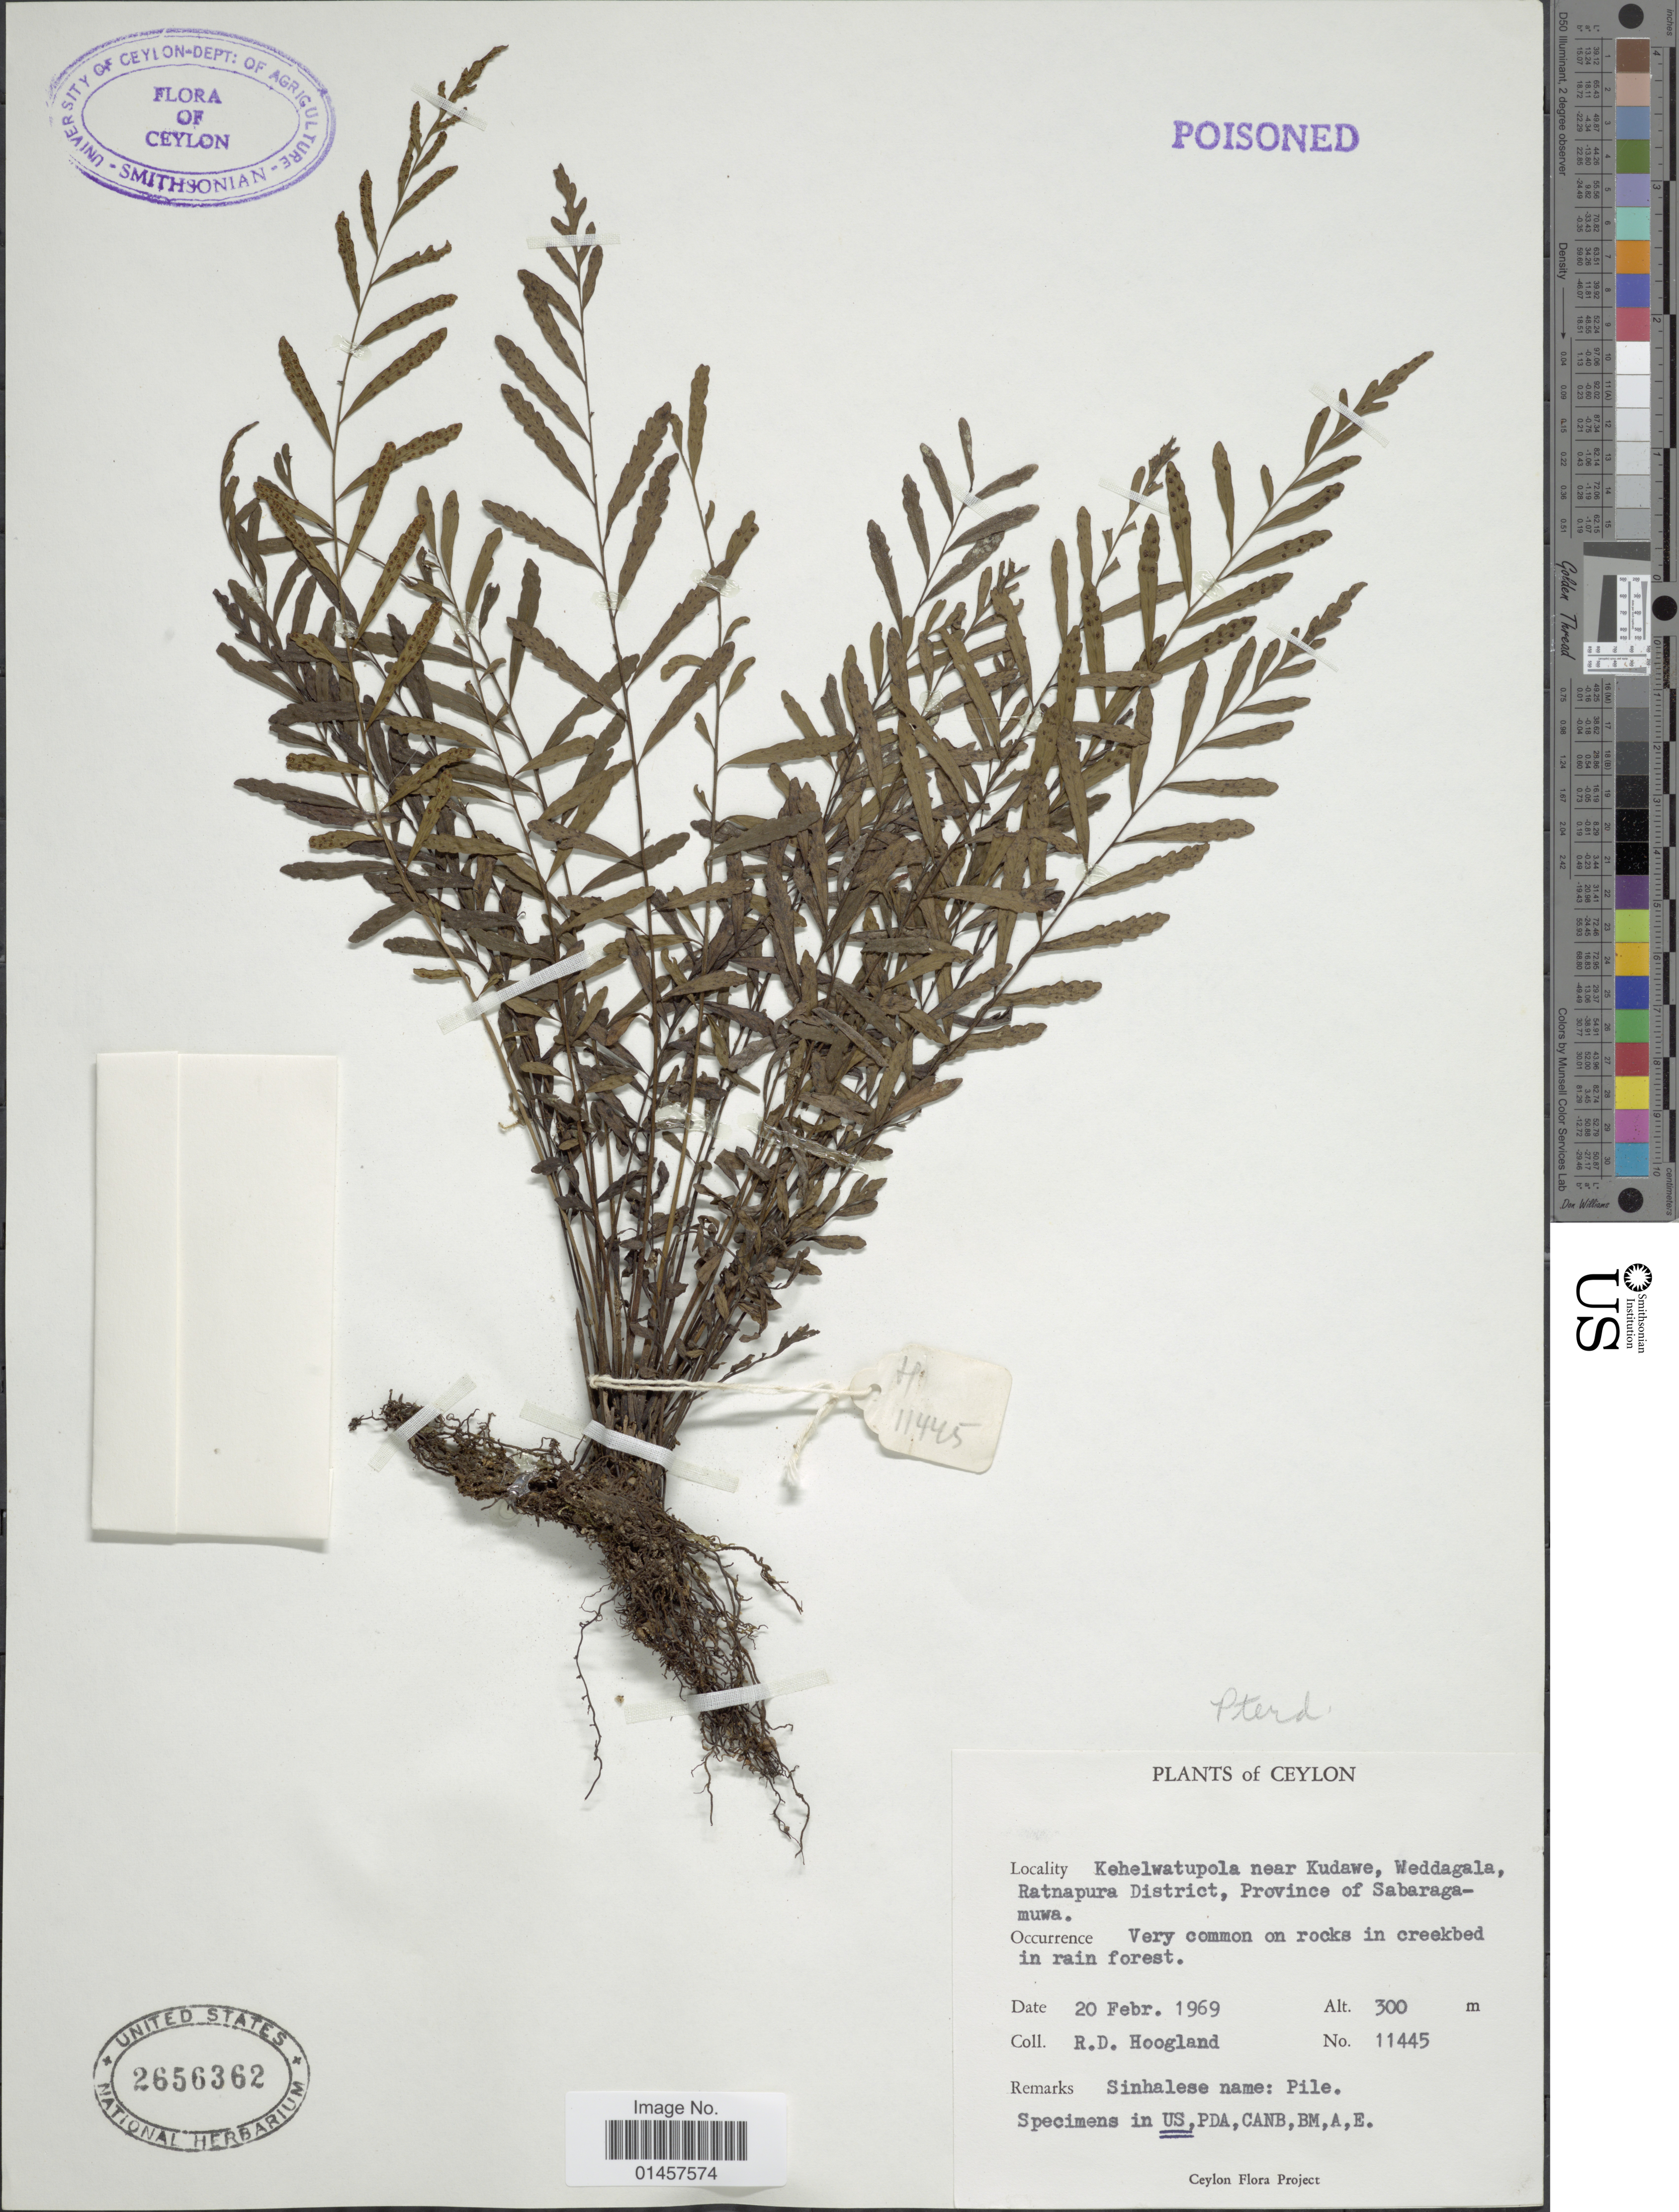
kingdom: Plantae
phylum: Tracheophyta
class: Polypodiopsida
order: Polypodiales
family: Lindsaeaceae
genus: Tapeinidium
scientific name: Tapeinidium pinnatum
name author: (Cav.) C. Chr.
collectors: R. D. Hoogland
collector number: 11445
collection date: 1969-02-20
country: Sri Lanka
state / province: Sabaragamuwa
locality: Kehelwatupola near Kudawe, Weddagala, Ratnapura District, Province of Sabaragamuwa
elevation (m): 300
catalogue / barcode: US 2656362